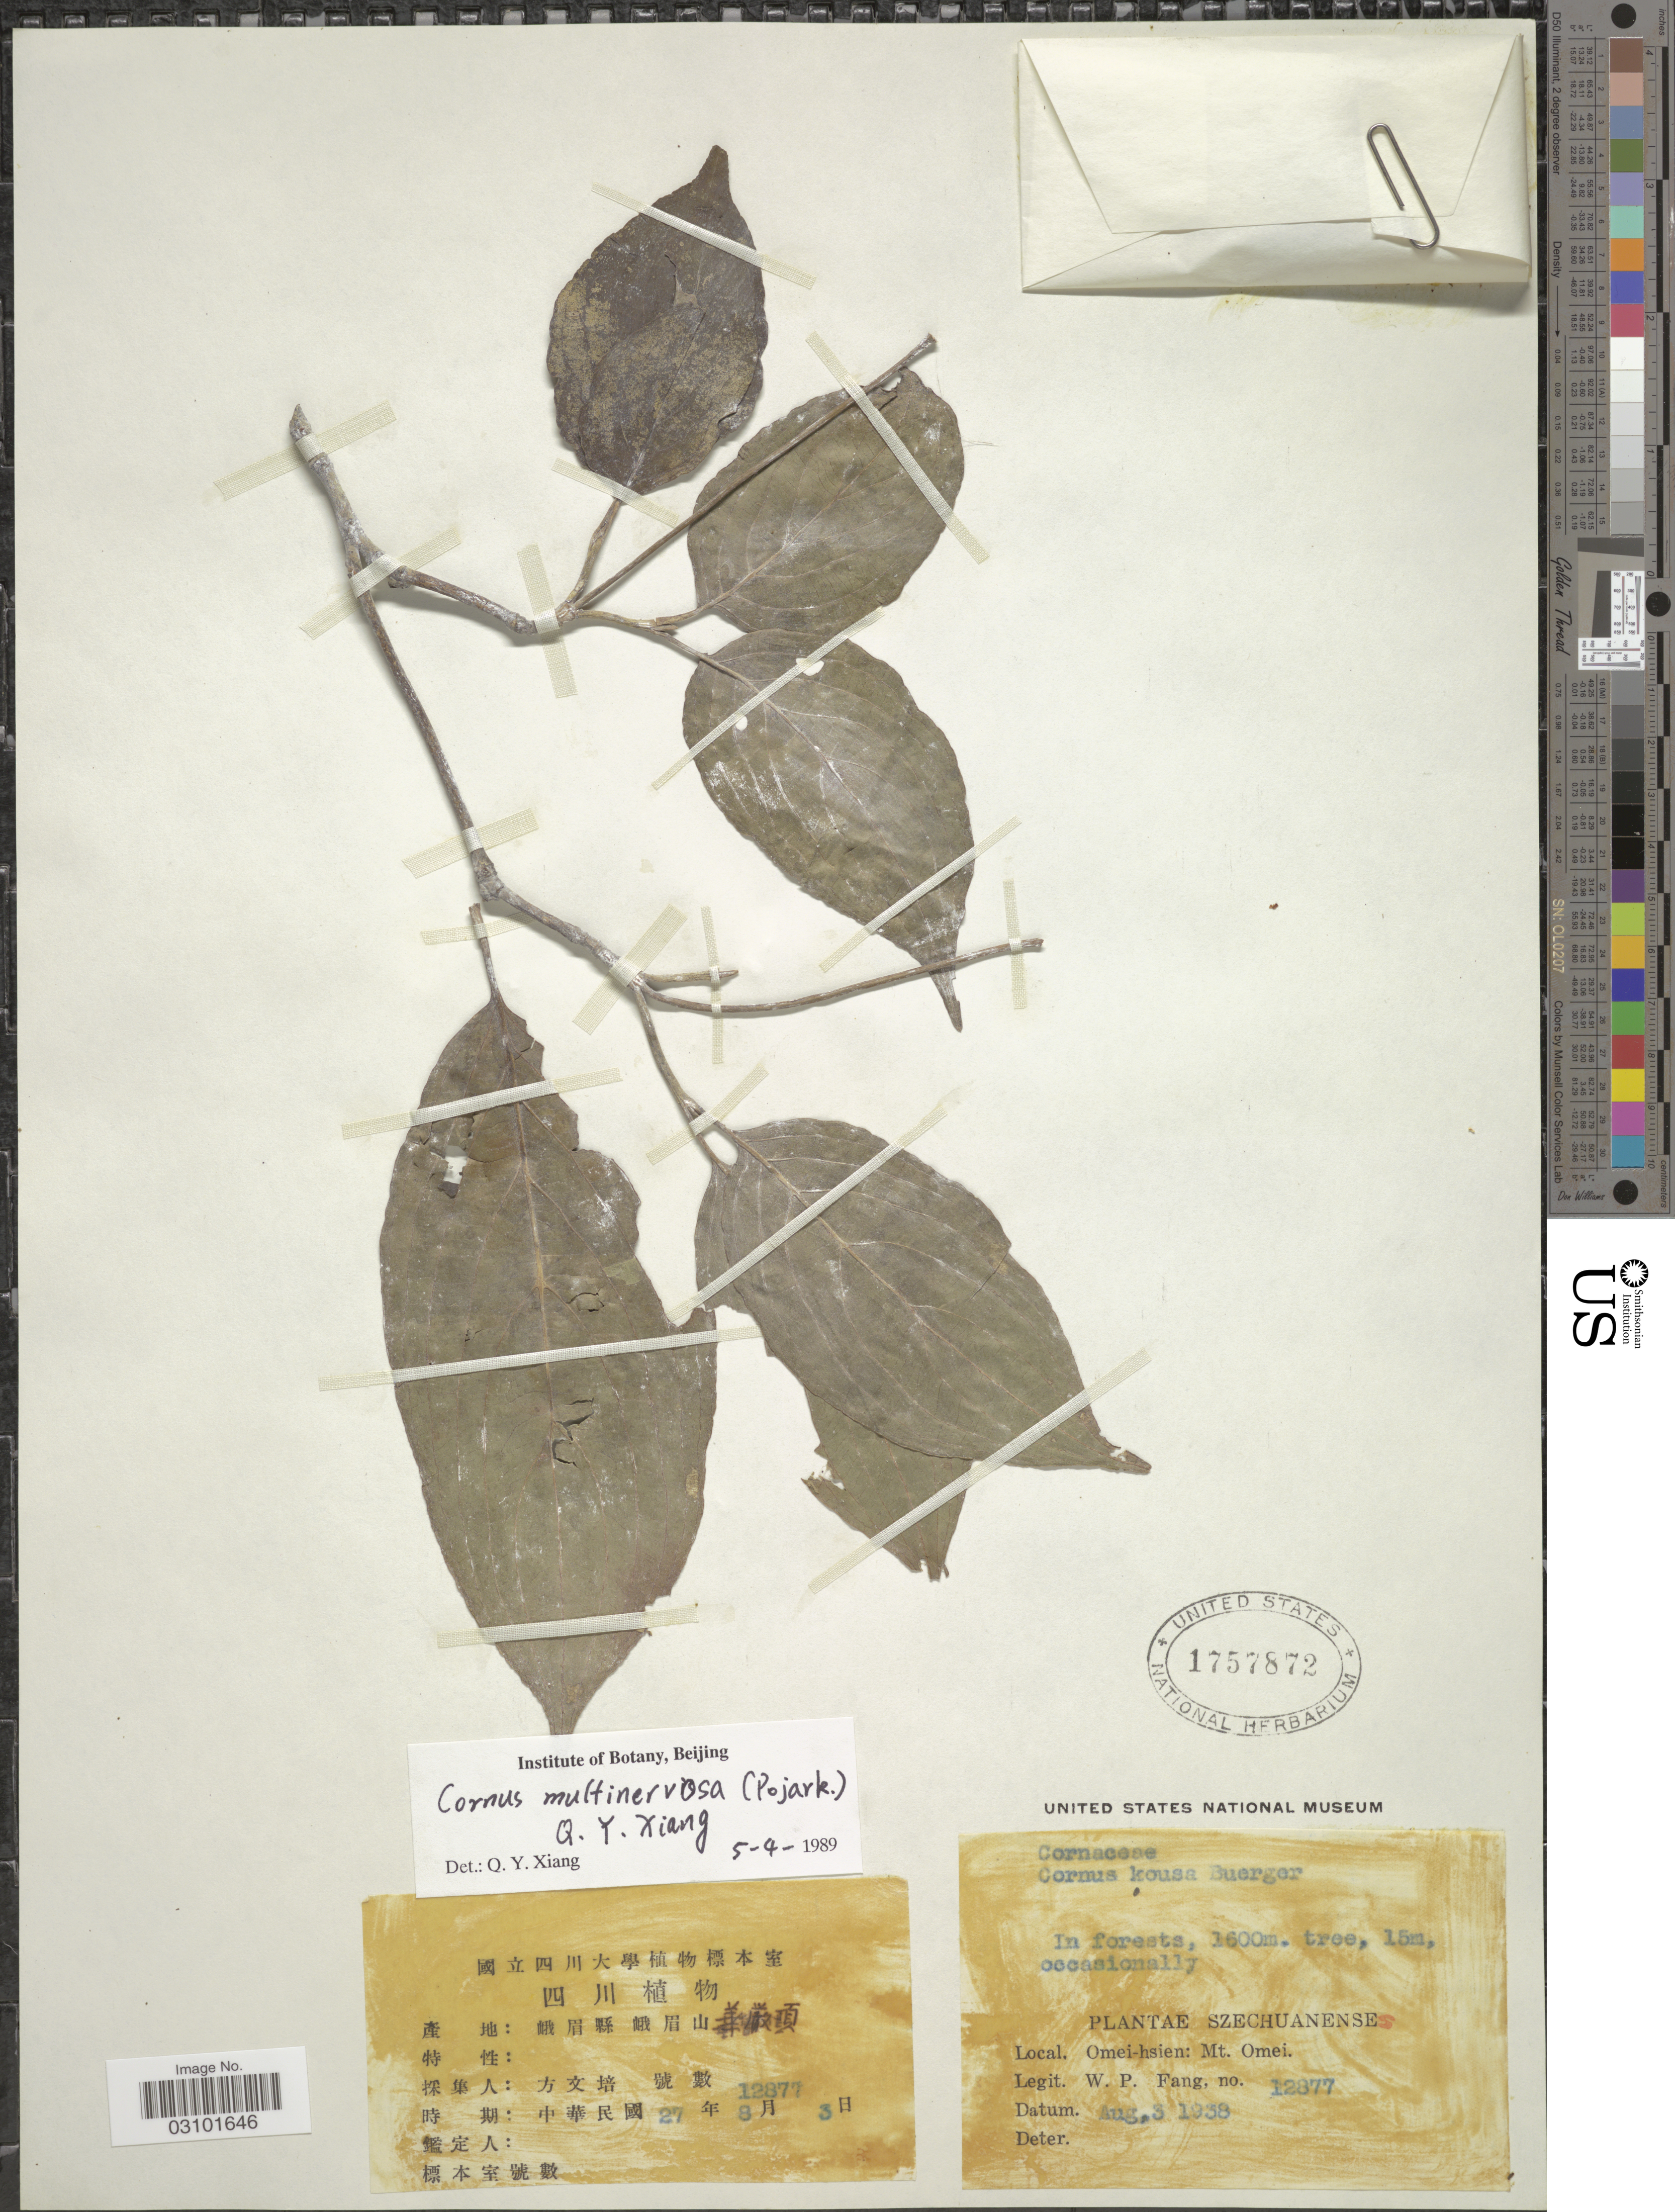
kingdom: Plantae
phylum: Tracheophyta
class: Magnoliopsida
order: Cornales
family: Cornaceae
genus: Cornus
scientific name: Cornus multinervosa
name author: (Pojark.) Q. Y. Xiang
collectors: W. P. Fang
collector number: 12877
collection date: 1938-08-03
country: China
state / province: Sichuan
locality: Szechuanense. Omei-hsien: Mt. Omei.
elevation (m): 1600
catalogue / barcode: US 1757872